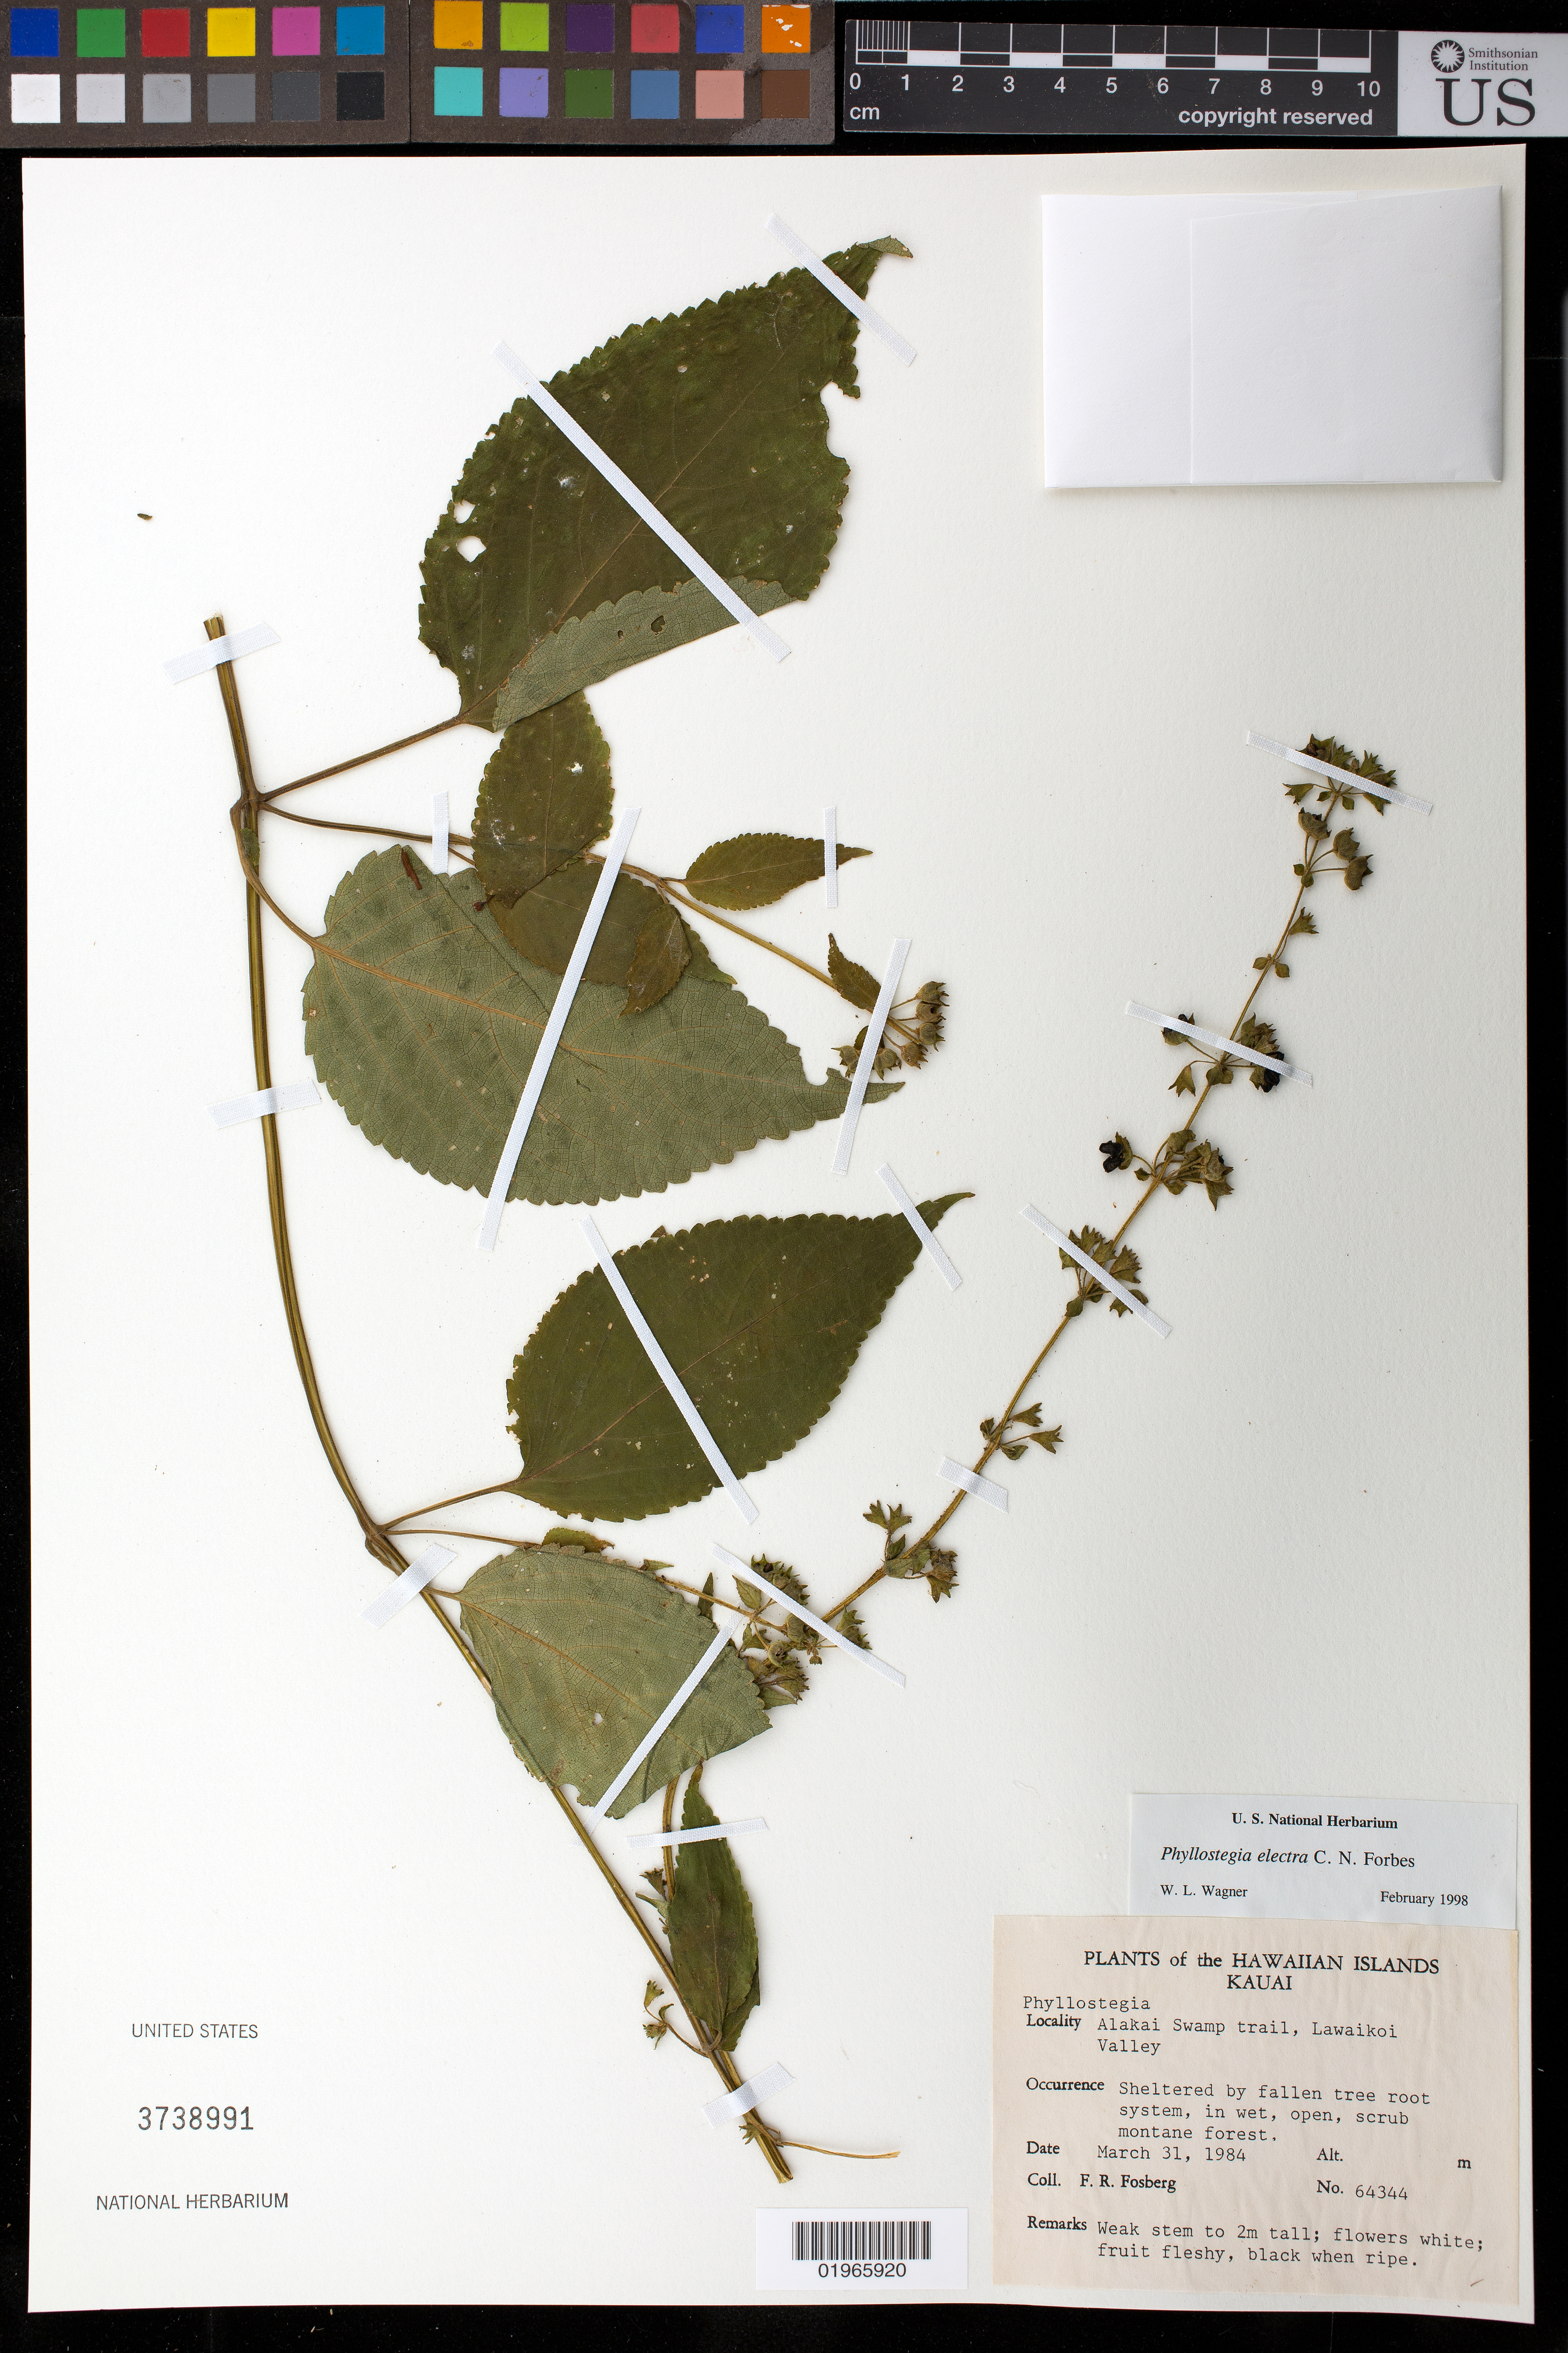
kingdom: Plantae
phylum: Tracheophyta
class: Magnoliopsida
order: Lamiales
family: Lamiaceae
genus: Phyllostegia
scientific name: Phyllostegia electra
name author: C.N. Forbes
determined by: Wagner, W. L., (BOT), Smithsonian Institution - National Museum of Natural History (UNITED STATES)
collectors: F. R. Fosberg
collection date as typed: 31 Mar 1984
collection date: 1984-03-31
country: United States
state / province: Hawaii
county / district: Kauai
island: Kaua'i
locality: Alakai Swamp trail, Lawaikoi Valley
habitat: Wet, open, scrub montane forest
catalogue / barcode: US 3738991